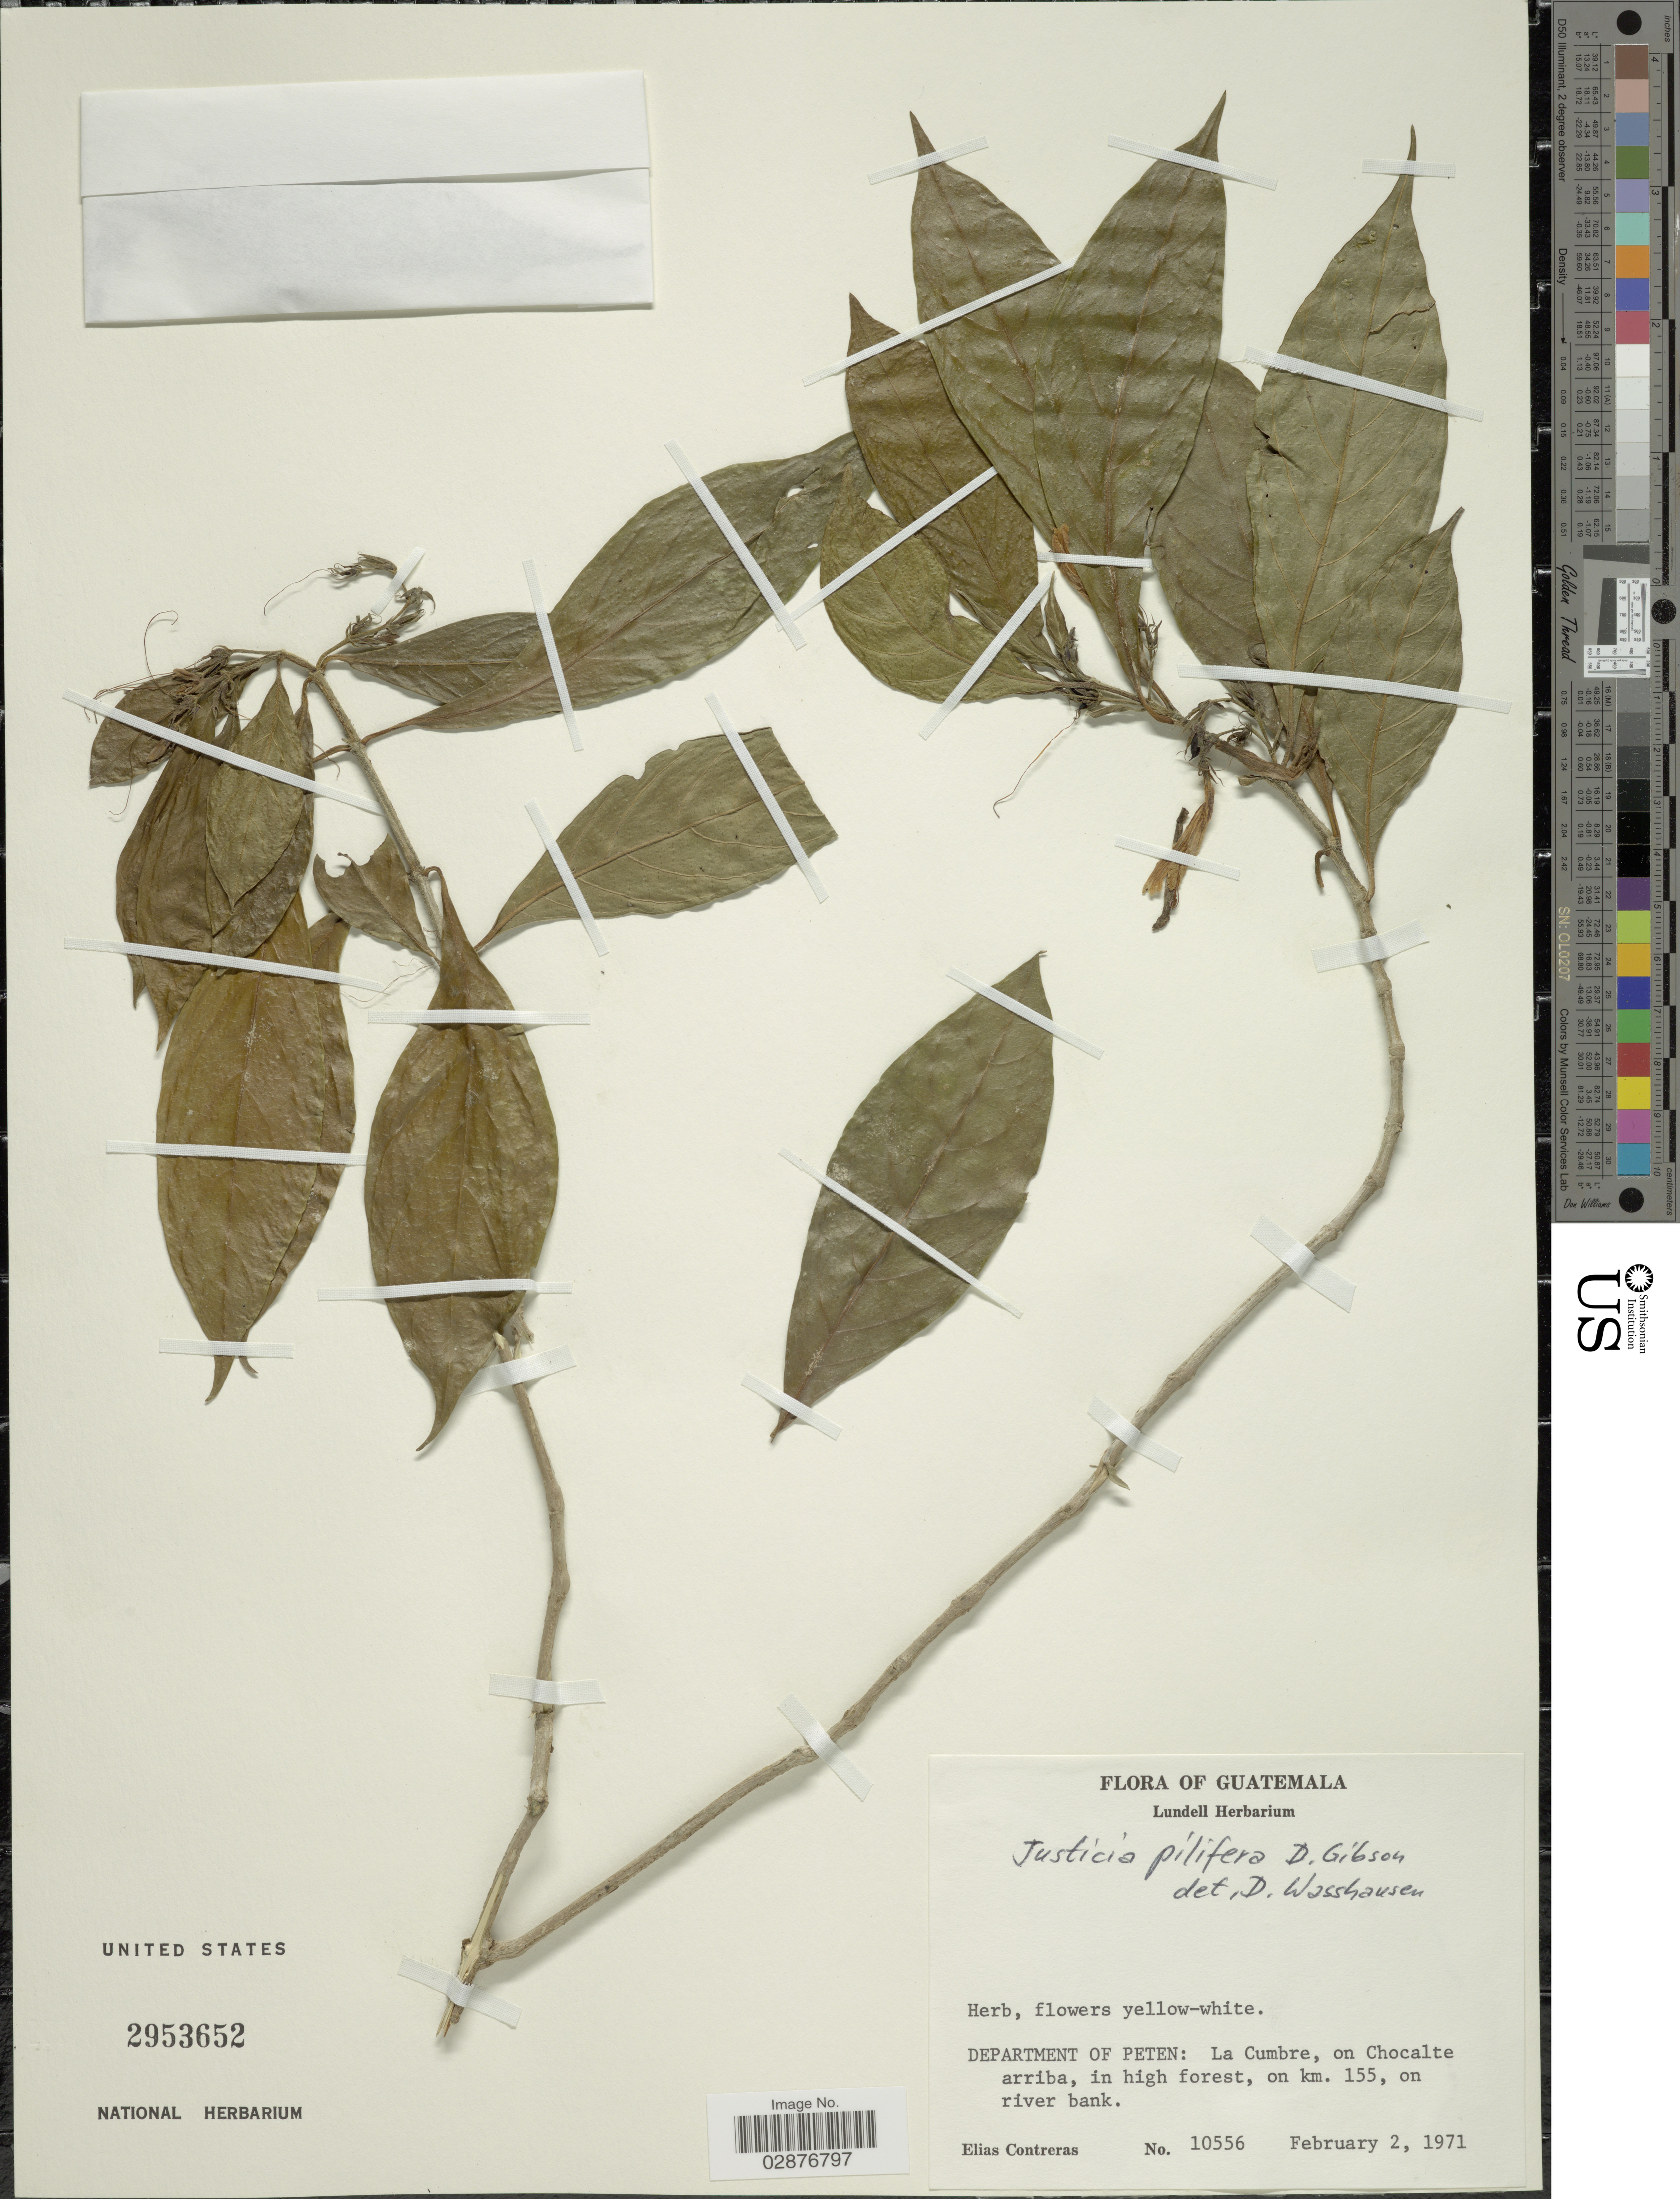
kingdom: Plantae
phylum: Tracheophyta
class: Magnoliopsida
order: Lamiales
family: Acanthaceae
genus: Justicia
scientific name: Justicia pilifera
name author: D.N. Gibson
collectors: E. Contreras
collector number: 10556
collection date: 1971-02-02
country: Guatemala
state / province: El Petén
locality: Department of Peten: La Cumbre, on Chocalte arriba, in high forest, on km. 155,on river bank.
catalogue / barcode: US 2953652